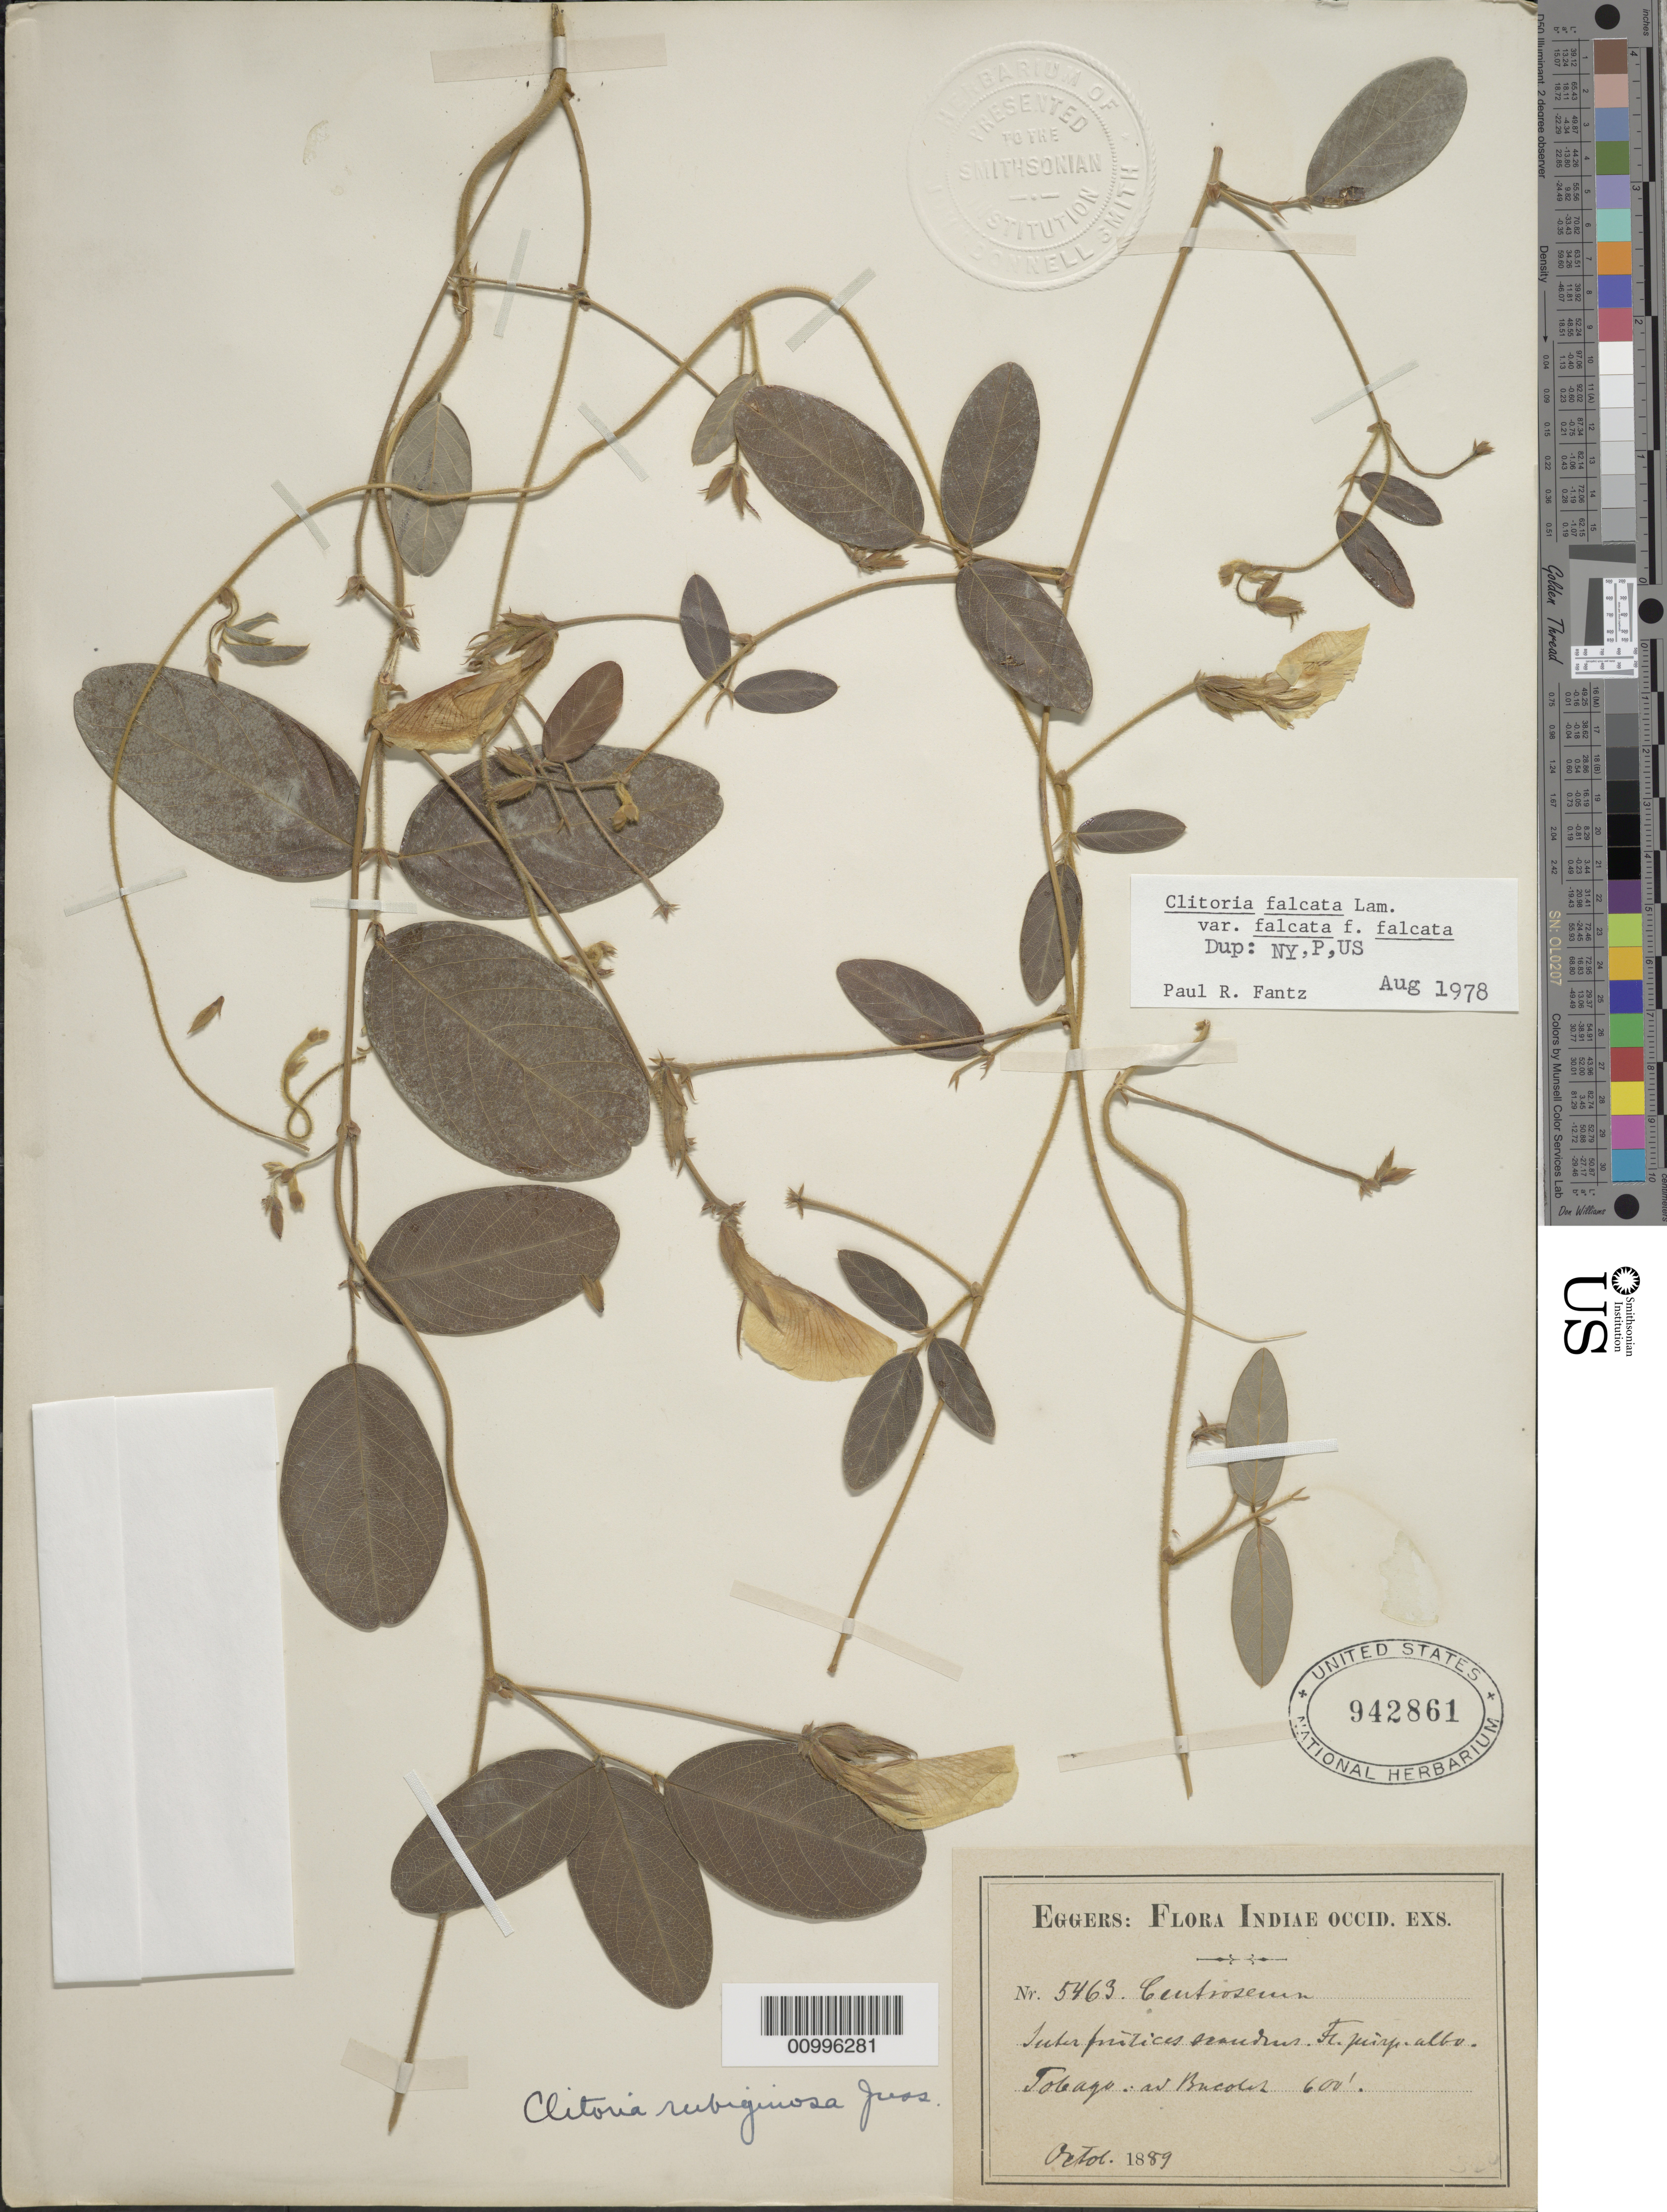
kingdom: Plantae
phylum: Tracheophyta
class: Magnoliopsida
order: Fabales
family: Fabaceae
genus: Clitoria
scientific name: Clitoria falcata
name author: Lam.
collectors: H. F. A. von Eggers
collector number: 5463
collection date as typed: Oct 1889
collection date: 1889-10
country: Trinidad and Tobago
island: Tobago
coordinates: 0 N, 0 E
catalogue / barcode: US 942861